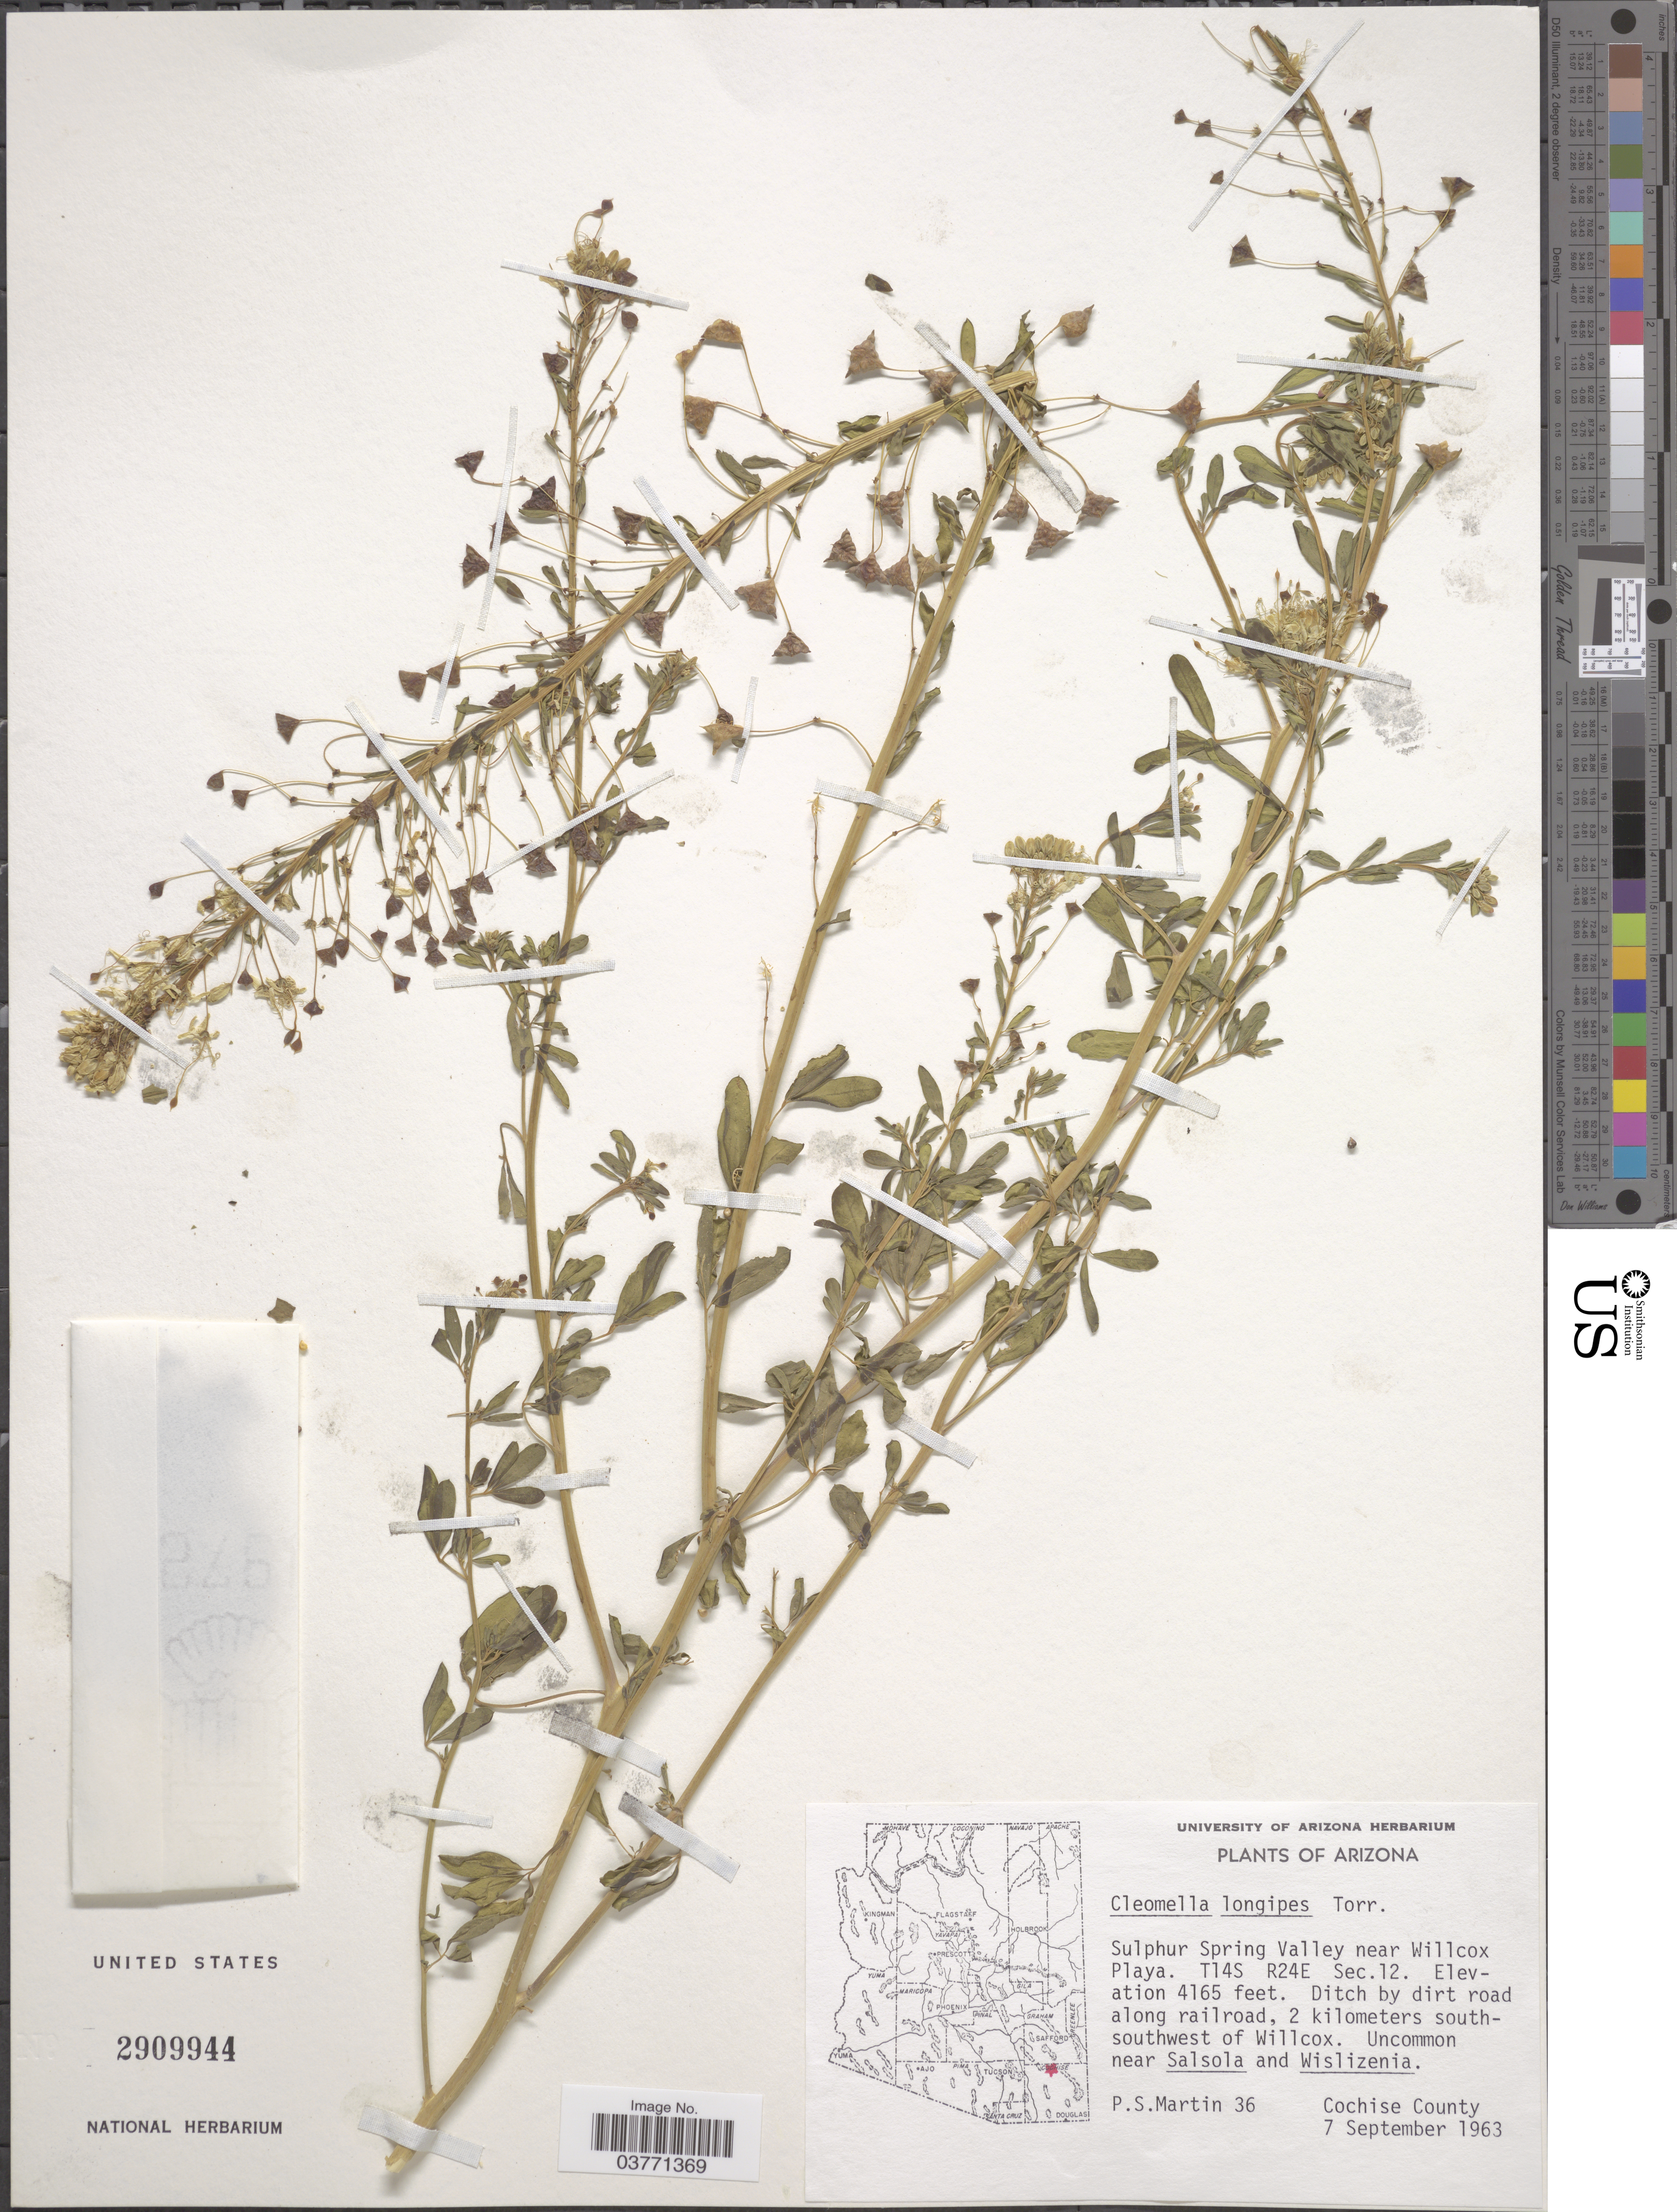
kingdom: Plantae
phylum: Tracheophyta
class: Magnoliopsida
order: Brassicales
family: Cleomaceae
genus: Cleomella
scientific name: Cleomella longipes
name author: Torr.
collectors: P. S. Martin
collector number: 36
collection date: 1963-09-07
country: United States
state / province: Arizona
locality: Sulphur Spring Valley near Willcox Playa. T14S R24E Sec.12. Ditch by dirt road along railroad, 2 kilometers south-southwest of Willcox. Cochise County.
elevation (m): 1269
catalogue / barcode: US 2909944